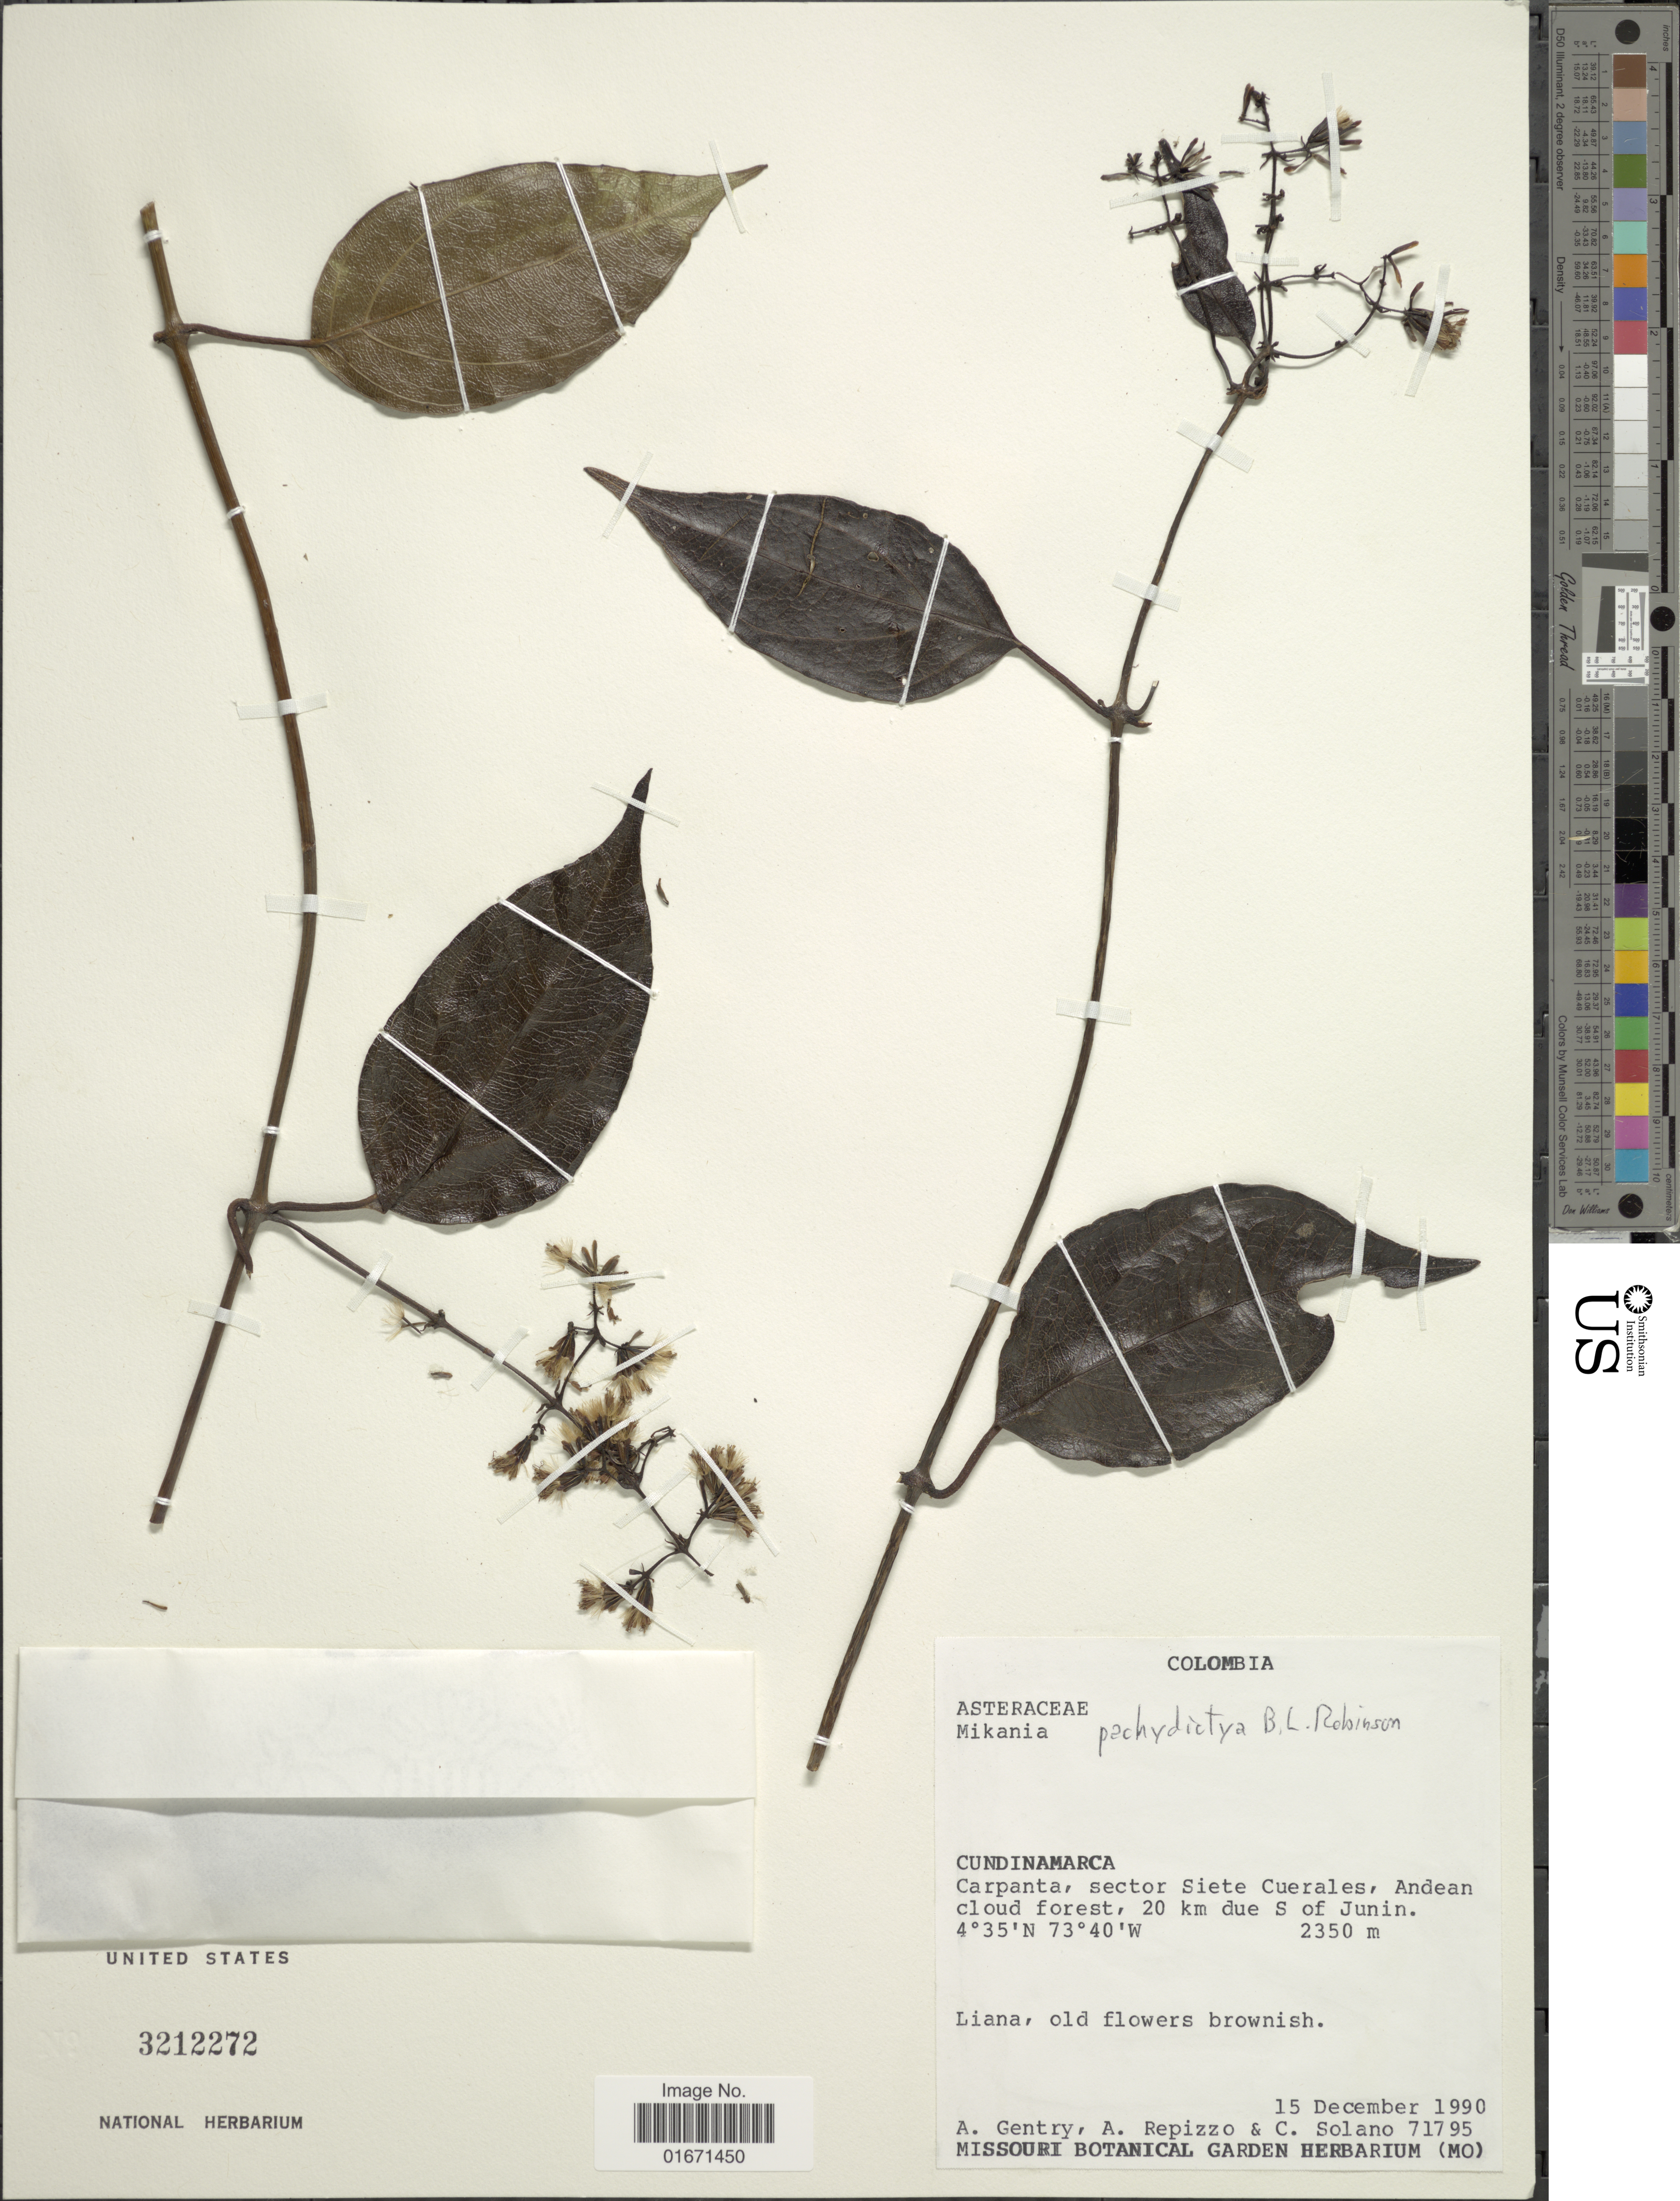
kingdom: Plantae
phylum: Tracheophyta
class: Magnoliopsida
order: Asterales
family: Asteraceae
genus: Mikania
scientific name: Mikania pachydictya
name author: B.L. Rob.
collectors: A. H. Gentry, A. Repizzo & C. Solano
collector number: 71795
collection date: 1990-12-15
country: Colombia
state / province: Cundinamarca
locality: Cundinamarca. Carpanta, sector Siete Cuerales, Andean cloud forest, 20 km due S of Junin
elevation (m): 2350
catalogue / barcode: US 3212272